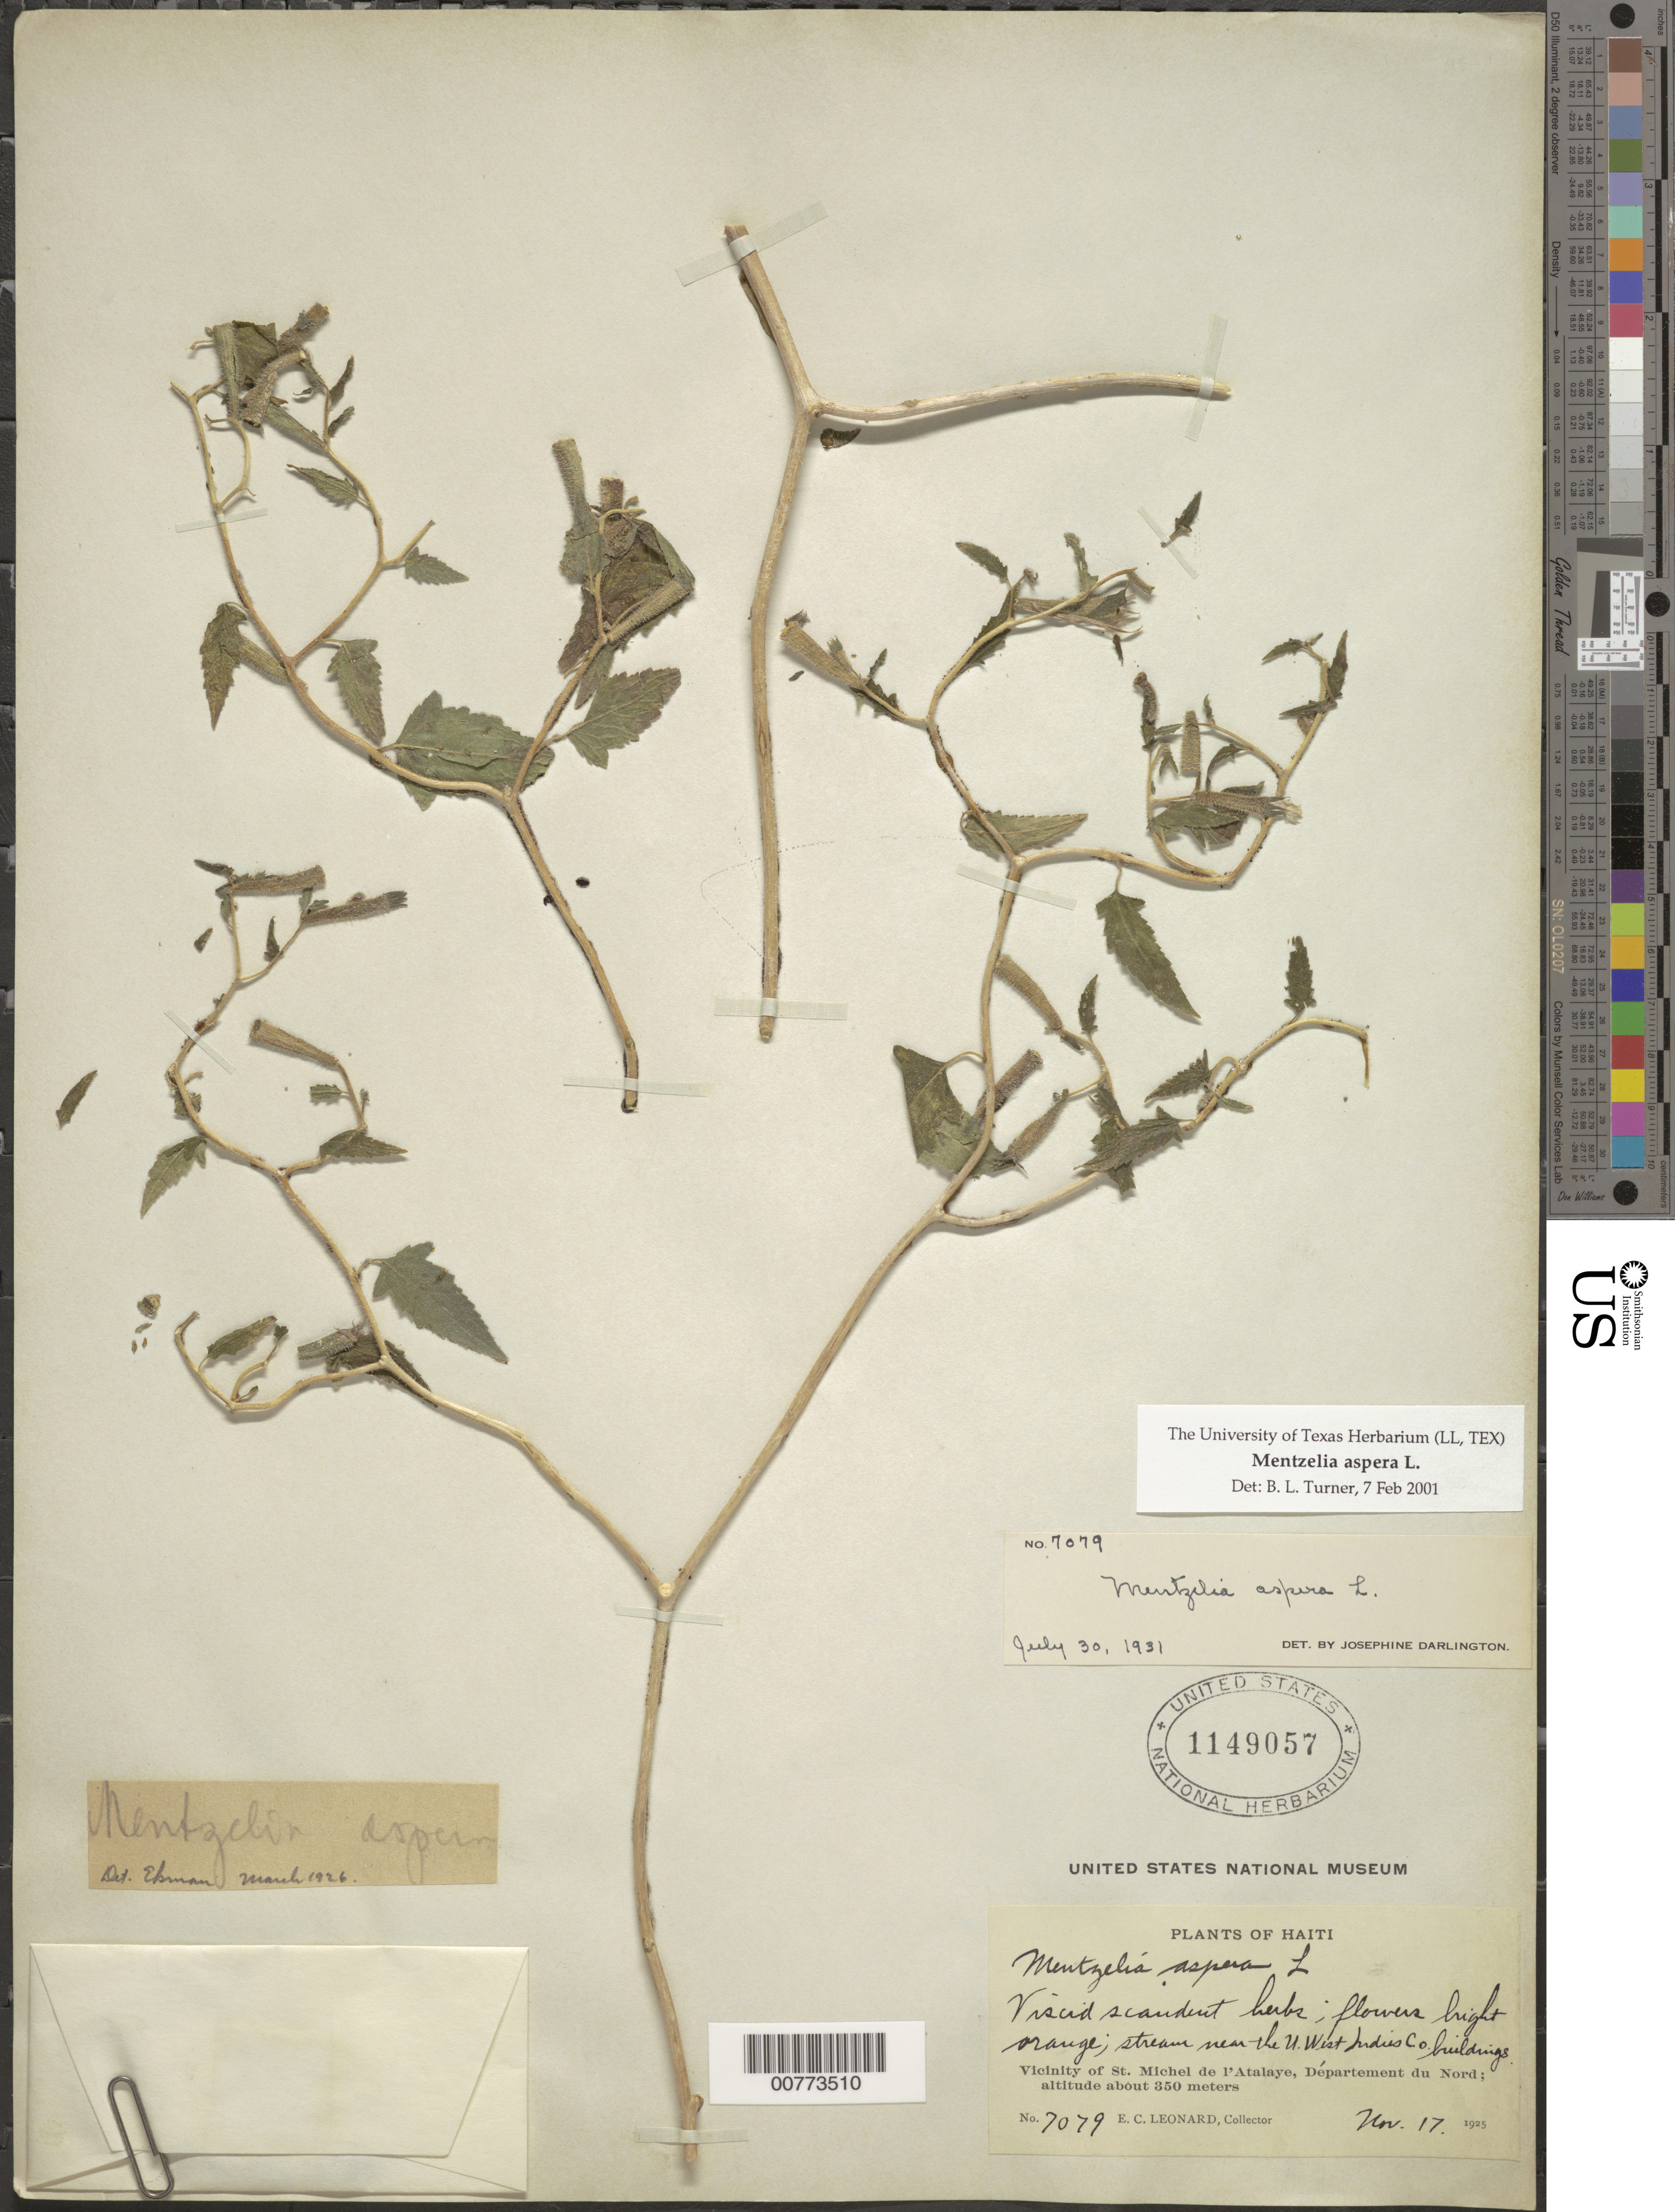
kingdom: Plantae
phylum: Tracheophyta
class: Magnoliopsida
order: Cornales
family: Loasaceae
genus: Mentzelia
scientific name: Mentzelia aspera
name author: L.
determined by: Turner, B. L.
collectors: E. C. Leonard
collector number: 7079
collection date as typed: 17 Nov 1925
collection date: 1925-11-17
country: Haiti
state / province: Nord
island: Hispaniola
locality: Vicinity of St. Michel de l'Atalaye, near the U.West Indies Co. Buildings.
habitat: Stream.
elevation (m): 350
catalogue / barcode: US 1149057